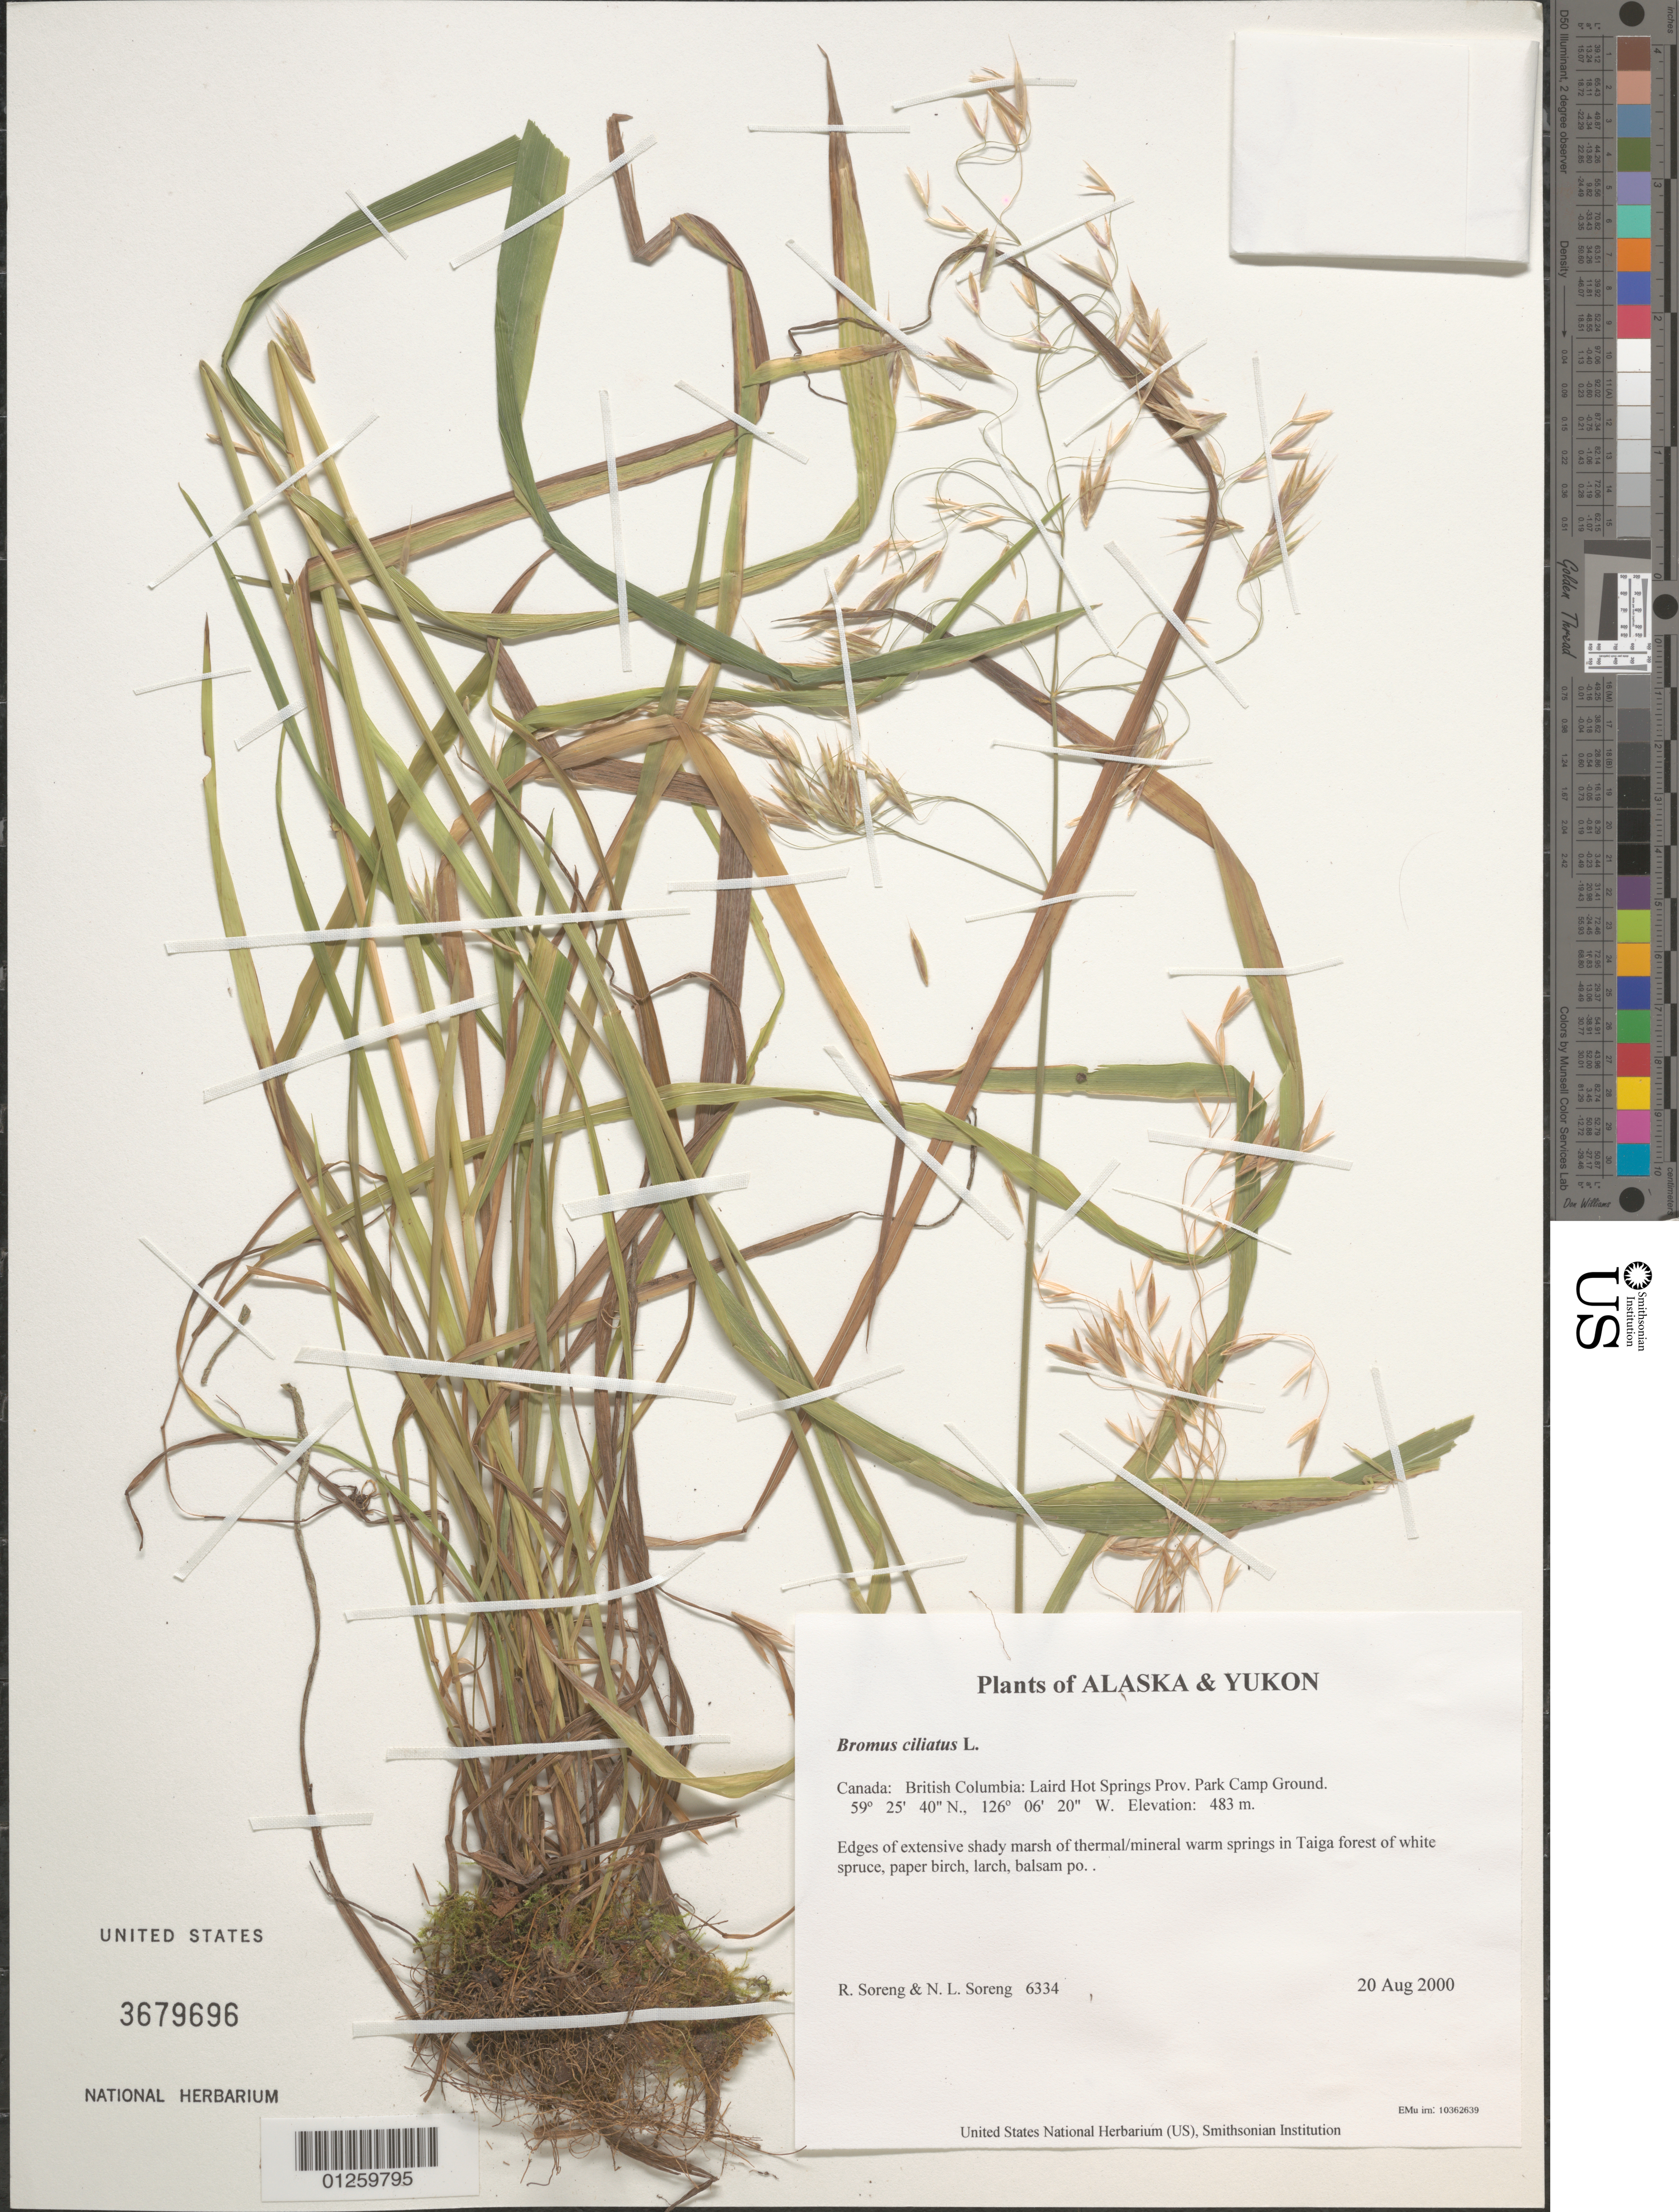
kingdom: Plantae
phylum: Tracheophyta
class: Liliopsida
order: Poales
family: Poaceae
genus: Bromus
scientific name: Bromus ciliatus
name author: L.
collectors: R. J. Soreng & N. L. Soreng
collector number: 6334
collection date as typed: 20 Aug 2000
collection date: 2000-08-20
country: Canada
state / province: British Columbia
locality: Laird Hot Springs Prov. Park Camp Ground.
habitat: Edges of extensive shady marsh of thermal/mineral warm springs in Taiga forest of white spruce, paper birch, larch, balsam po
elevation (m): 483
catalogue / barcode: US 3679696